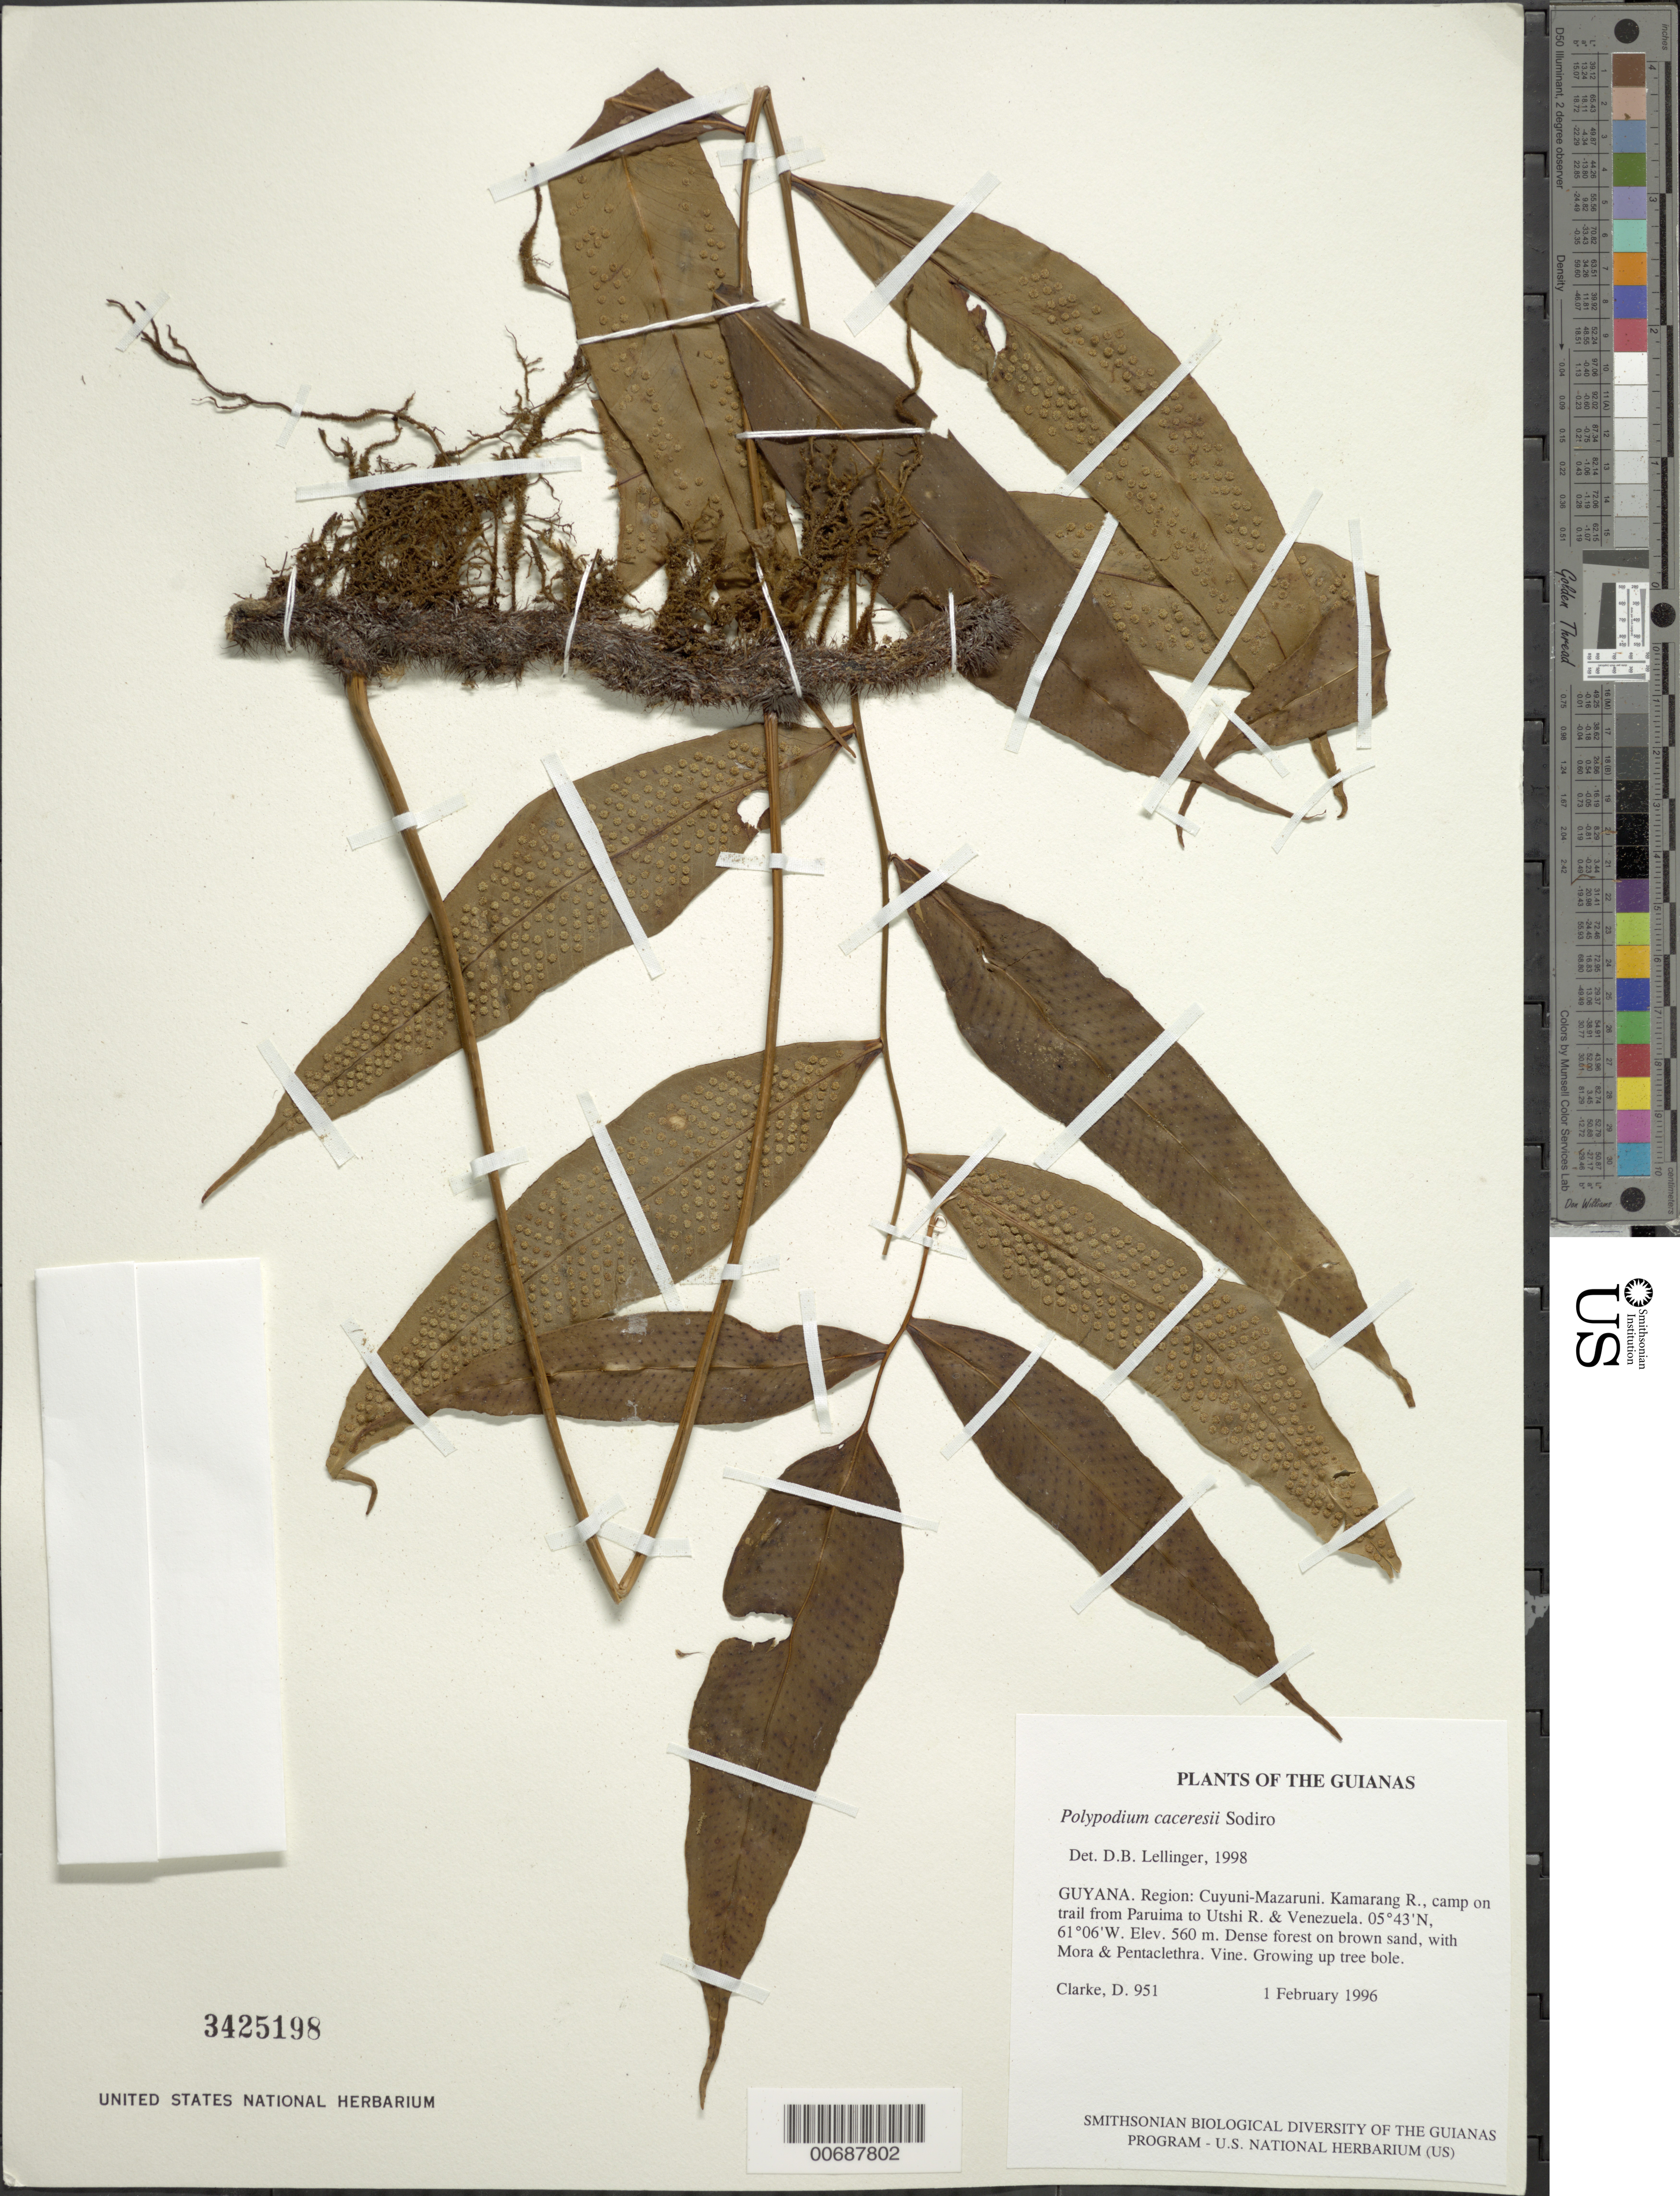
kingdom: Plantae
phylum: Tracheophyta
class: Polypodiopsida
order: Polypodiales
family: Polypodiaceae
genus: Serpocaulon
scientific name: Serpocaulon caceresii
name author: A.R. Sm.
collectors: H. D. Clarke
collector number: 951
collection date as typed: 1 February 1996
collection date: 1996-02-01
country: Guyana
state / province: Cuyuni-Mazaruni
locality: Kamarang R., camp on trail from Paruima to Utshi R. & Venezuela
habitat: Dense forest on brown sand, with Mora & Pentaclethra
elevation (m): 560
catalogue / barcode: US 3425198